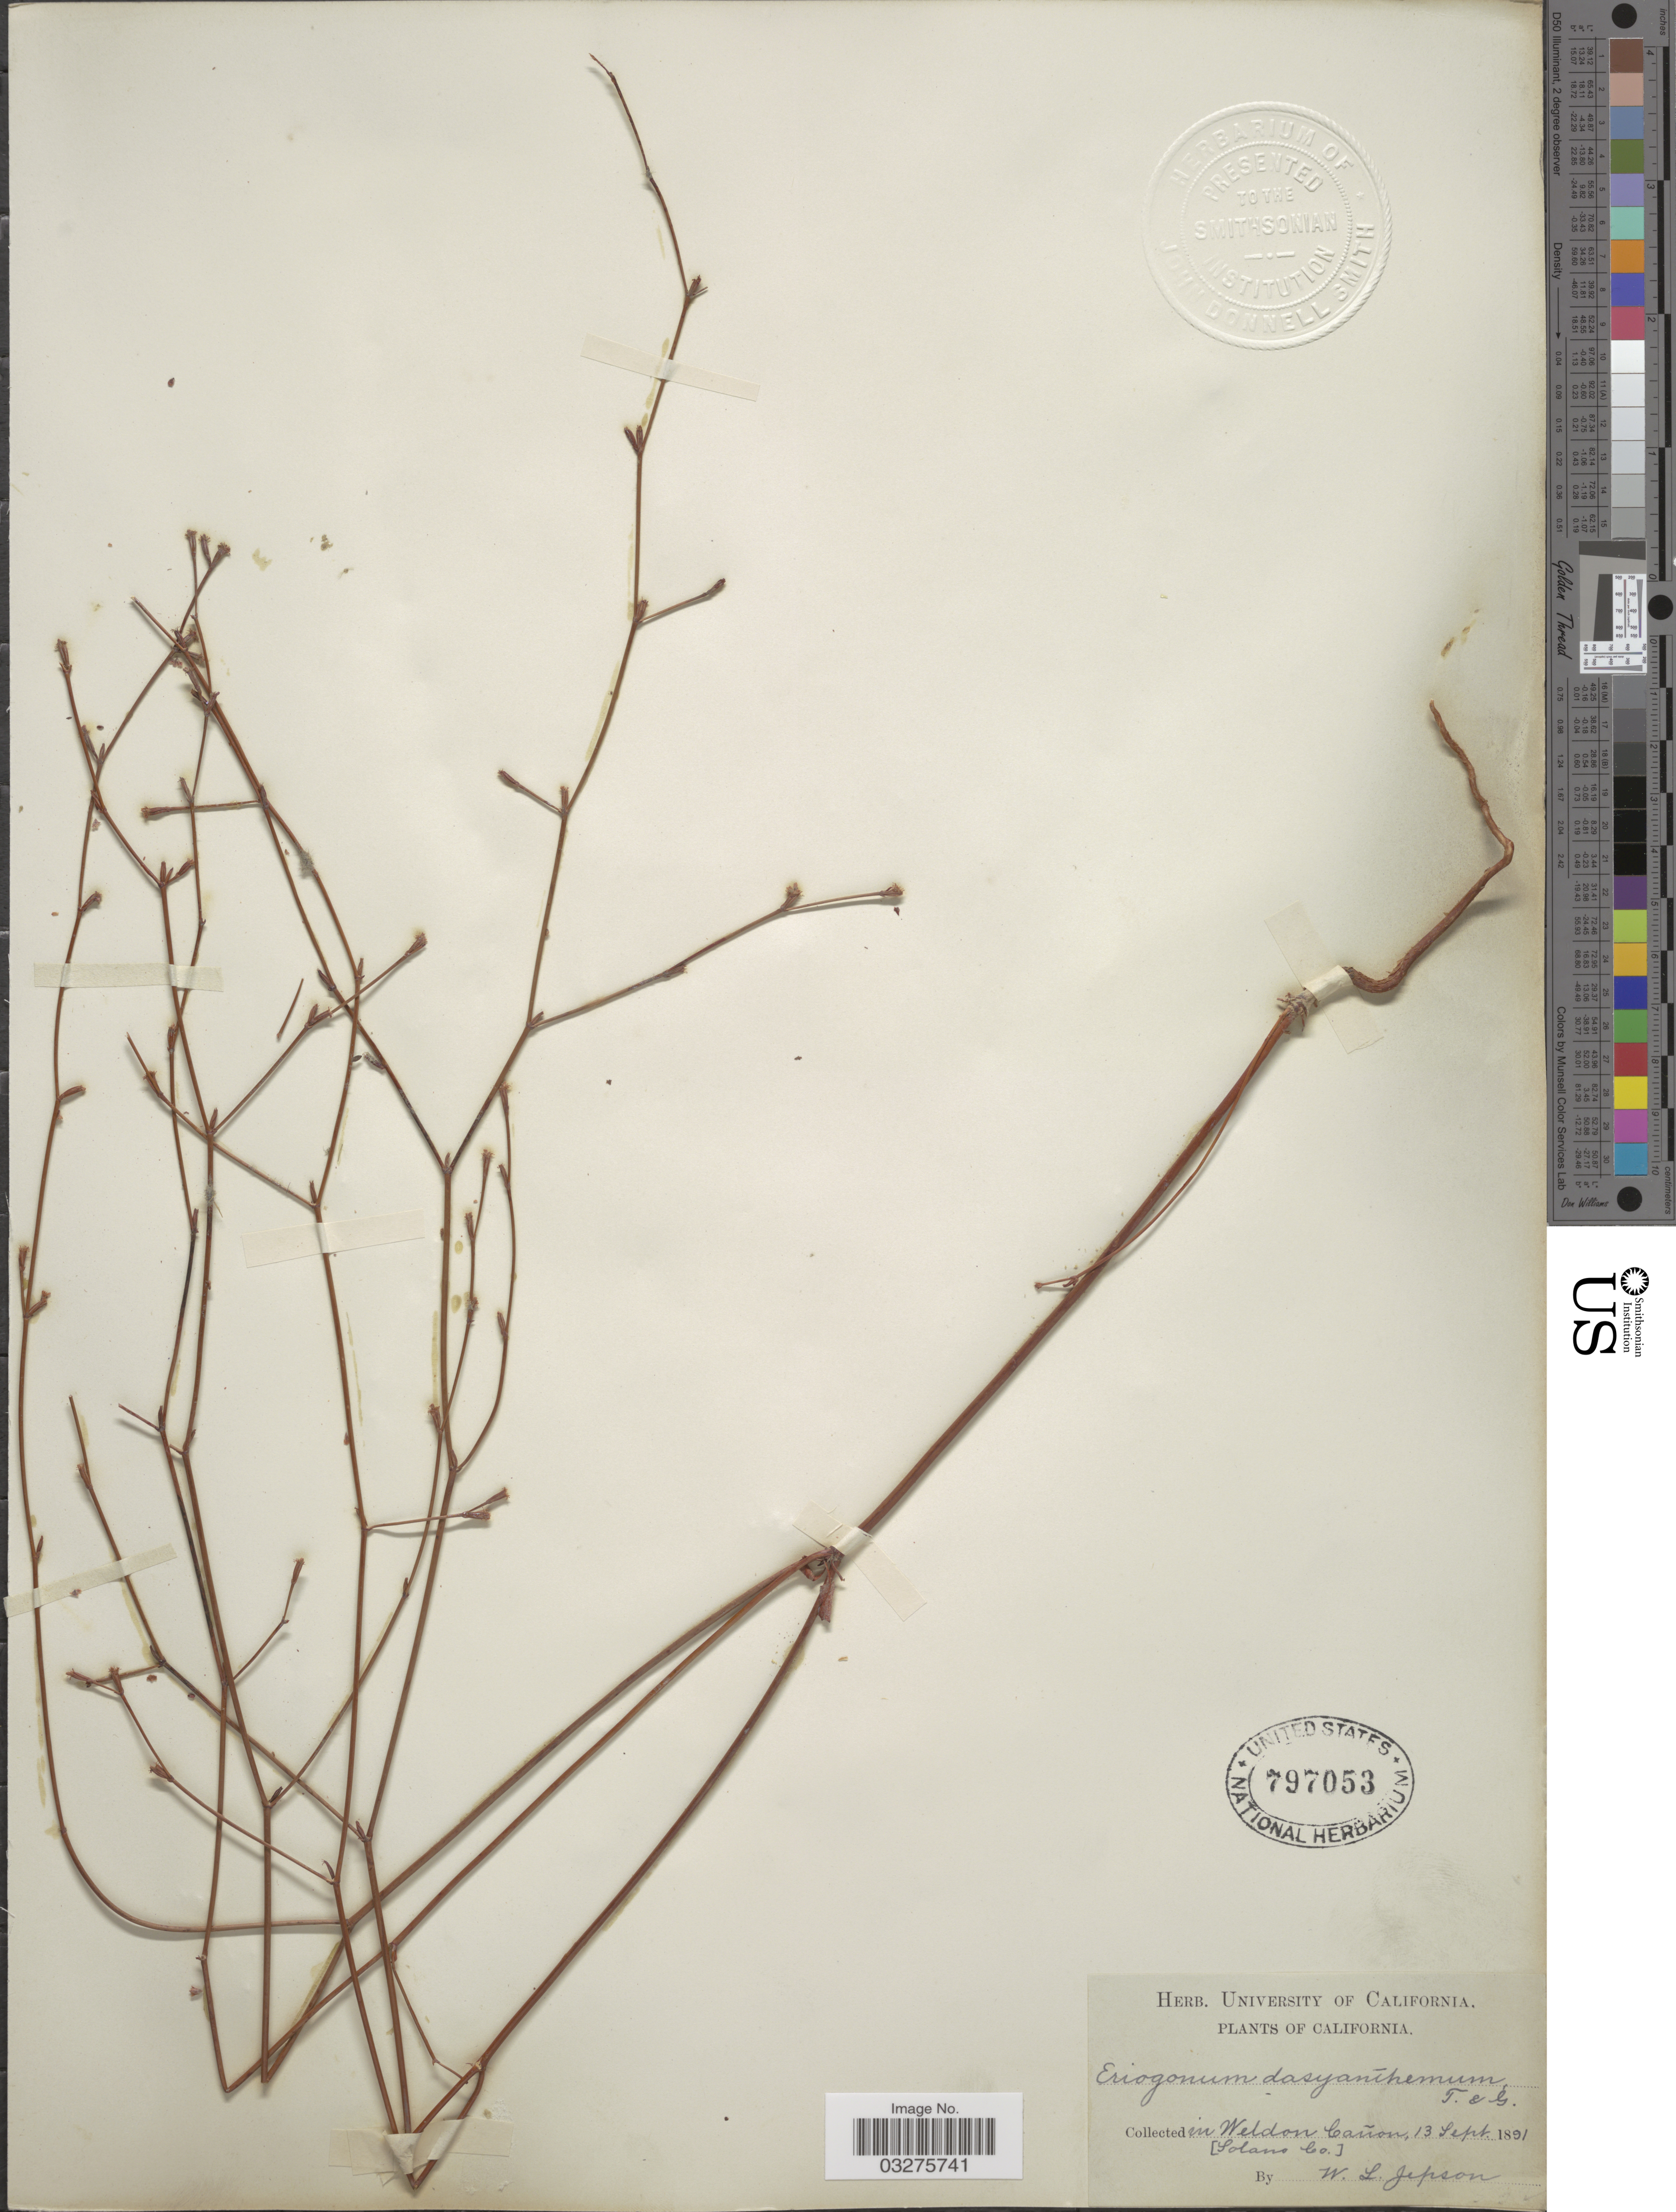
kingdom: Plantae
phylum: Tracheophyta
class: Magnoliopsida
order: Caryophyllales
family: Polygonaceae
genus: Eriogonum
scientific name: Eriogonum dasyanthemum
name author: Torr. & A. Gray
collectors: W. L. Jepson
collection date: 1891-09-13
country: United States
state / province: California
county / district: Solano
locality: In Weldon Cañon [Solano Co.]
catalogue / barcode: US 797053